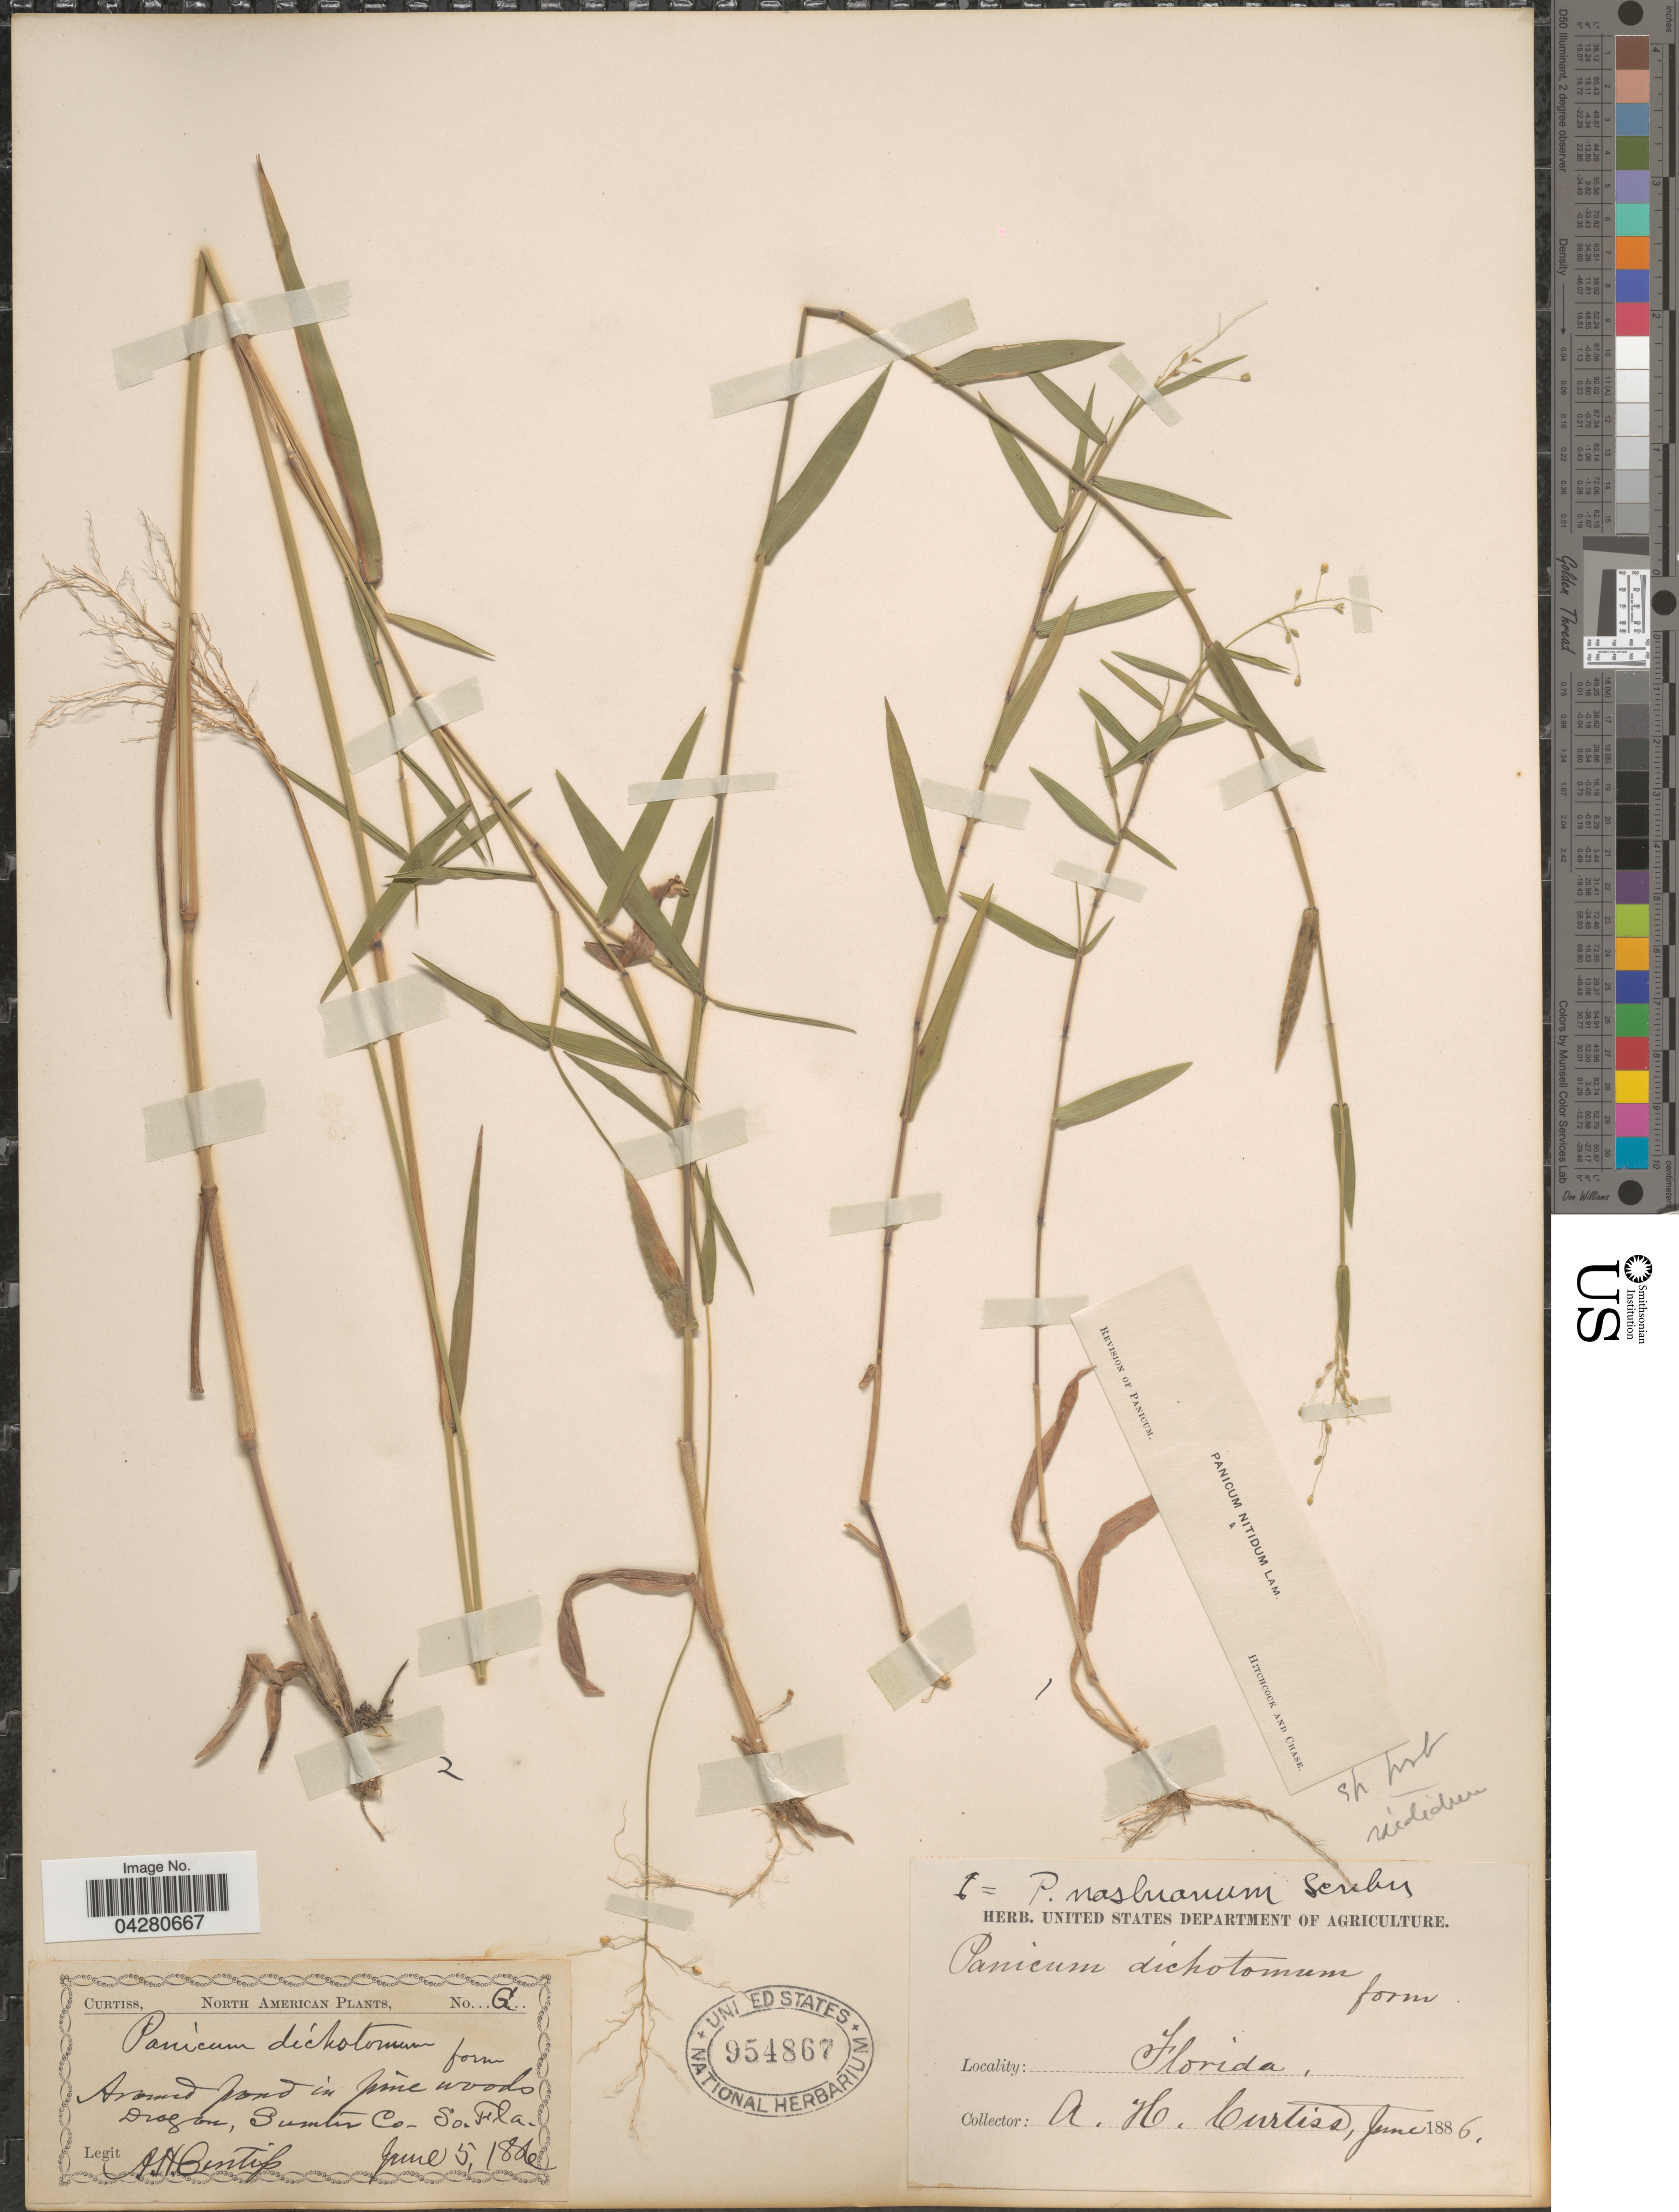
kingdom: Plantae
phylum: Tracheophyta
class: Liliopsida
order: Poales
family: Poaceae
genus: Dichanthelium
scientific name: Dichanthelium dichotomum var. dichotomum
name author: (L.) Gould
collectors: A. H. Curtiss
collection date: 1886-06-05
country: United States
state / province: Florida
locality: Dragon, Sumter Co. So. Fla.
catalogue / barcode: US 954867